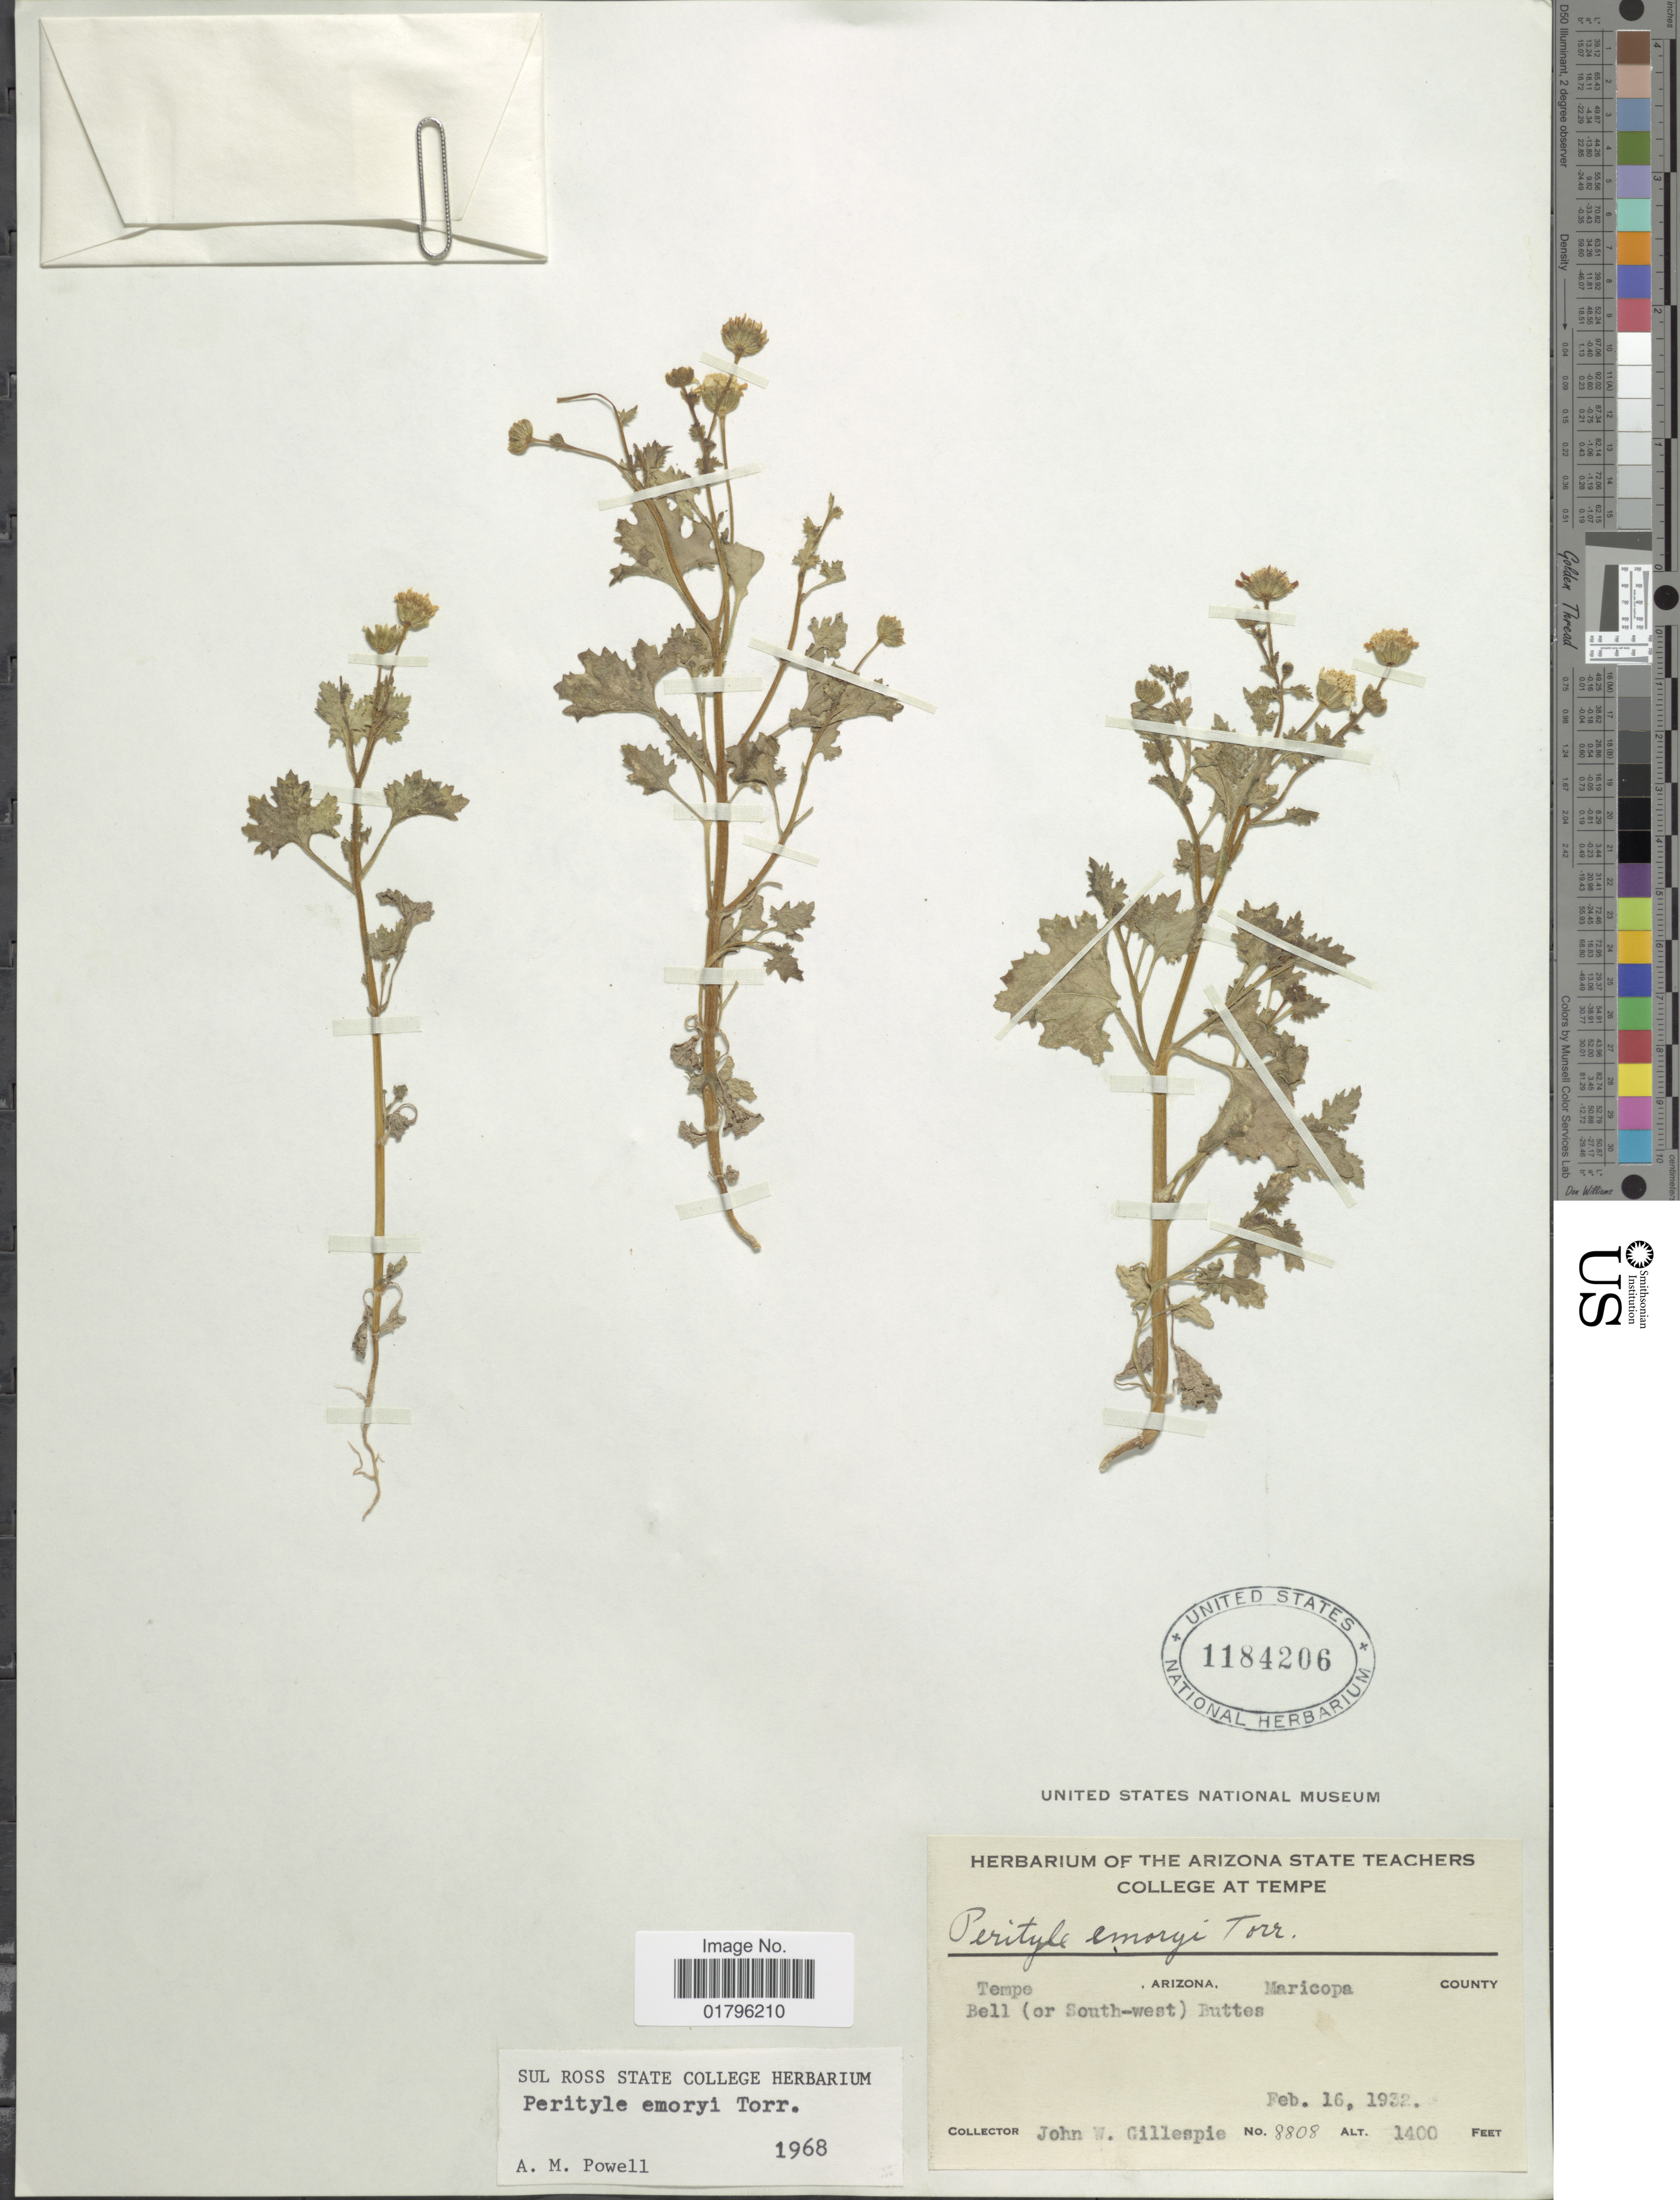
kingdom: Plantae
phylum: Tracheophyta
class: Magnoliopsida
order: Asterales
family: Asteraceae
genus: Perityle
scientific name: Perityle emoryi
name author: Torr.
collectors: J. W. Gillespie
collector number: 8808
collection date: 1932-02-16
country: United States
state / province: Arizona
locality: Maricopa County. Tempe. Bell (or South-west) Buttes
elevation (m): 427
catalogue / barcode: US 1184206